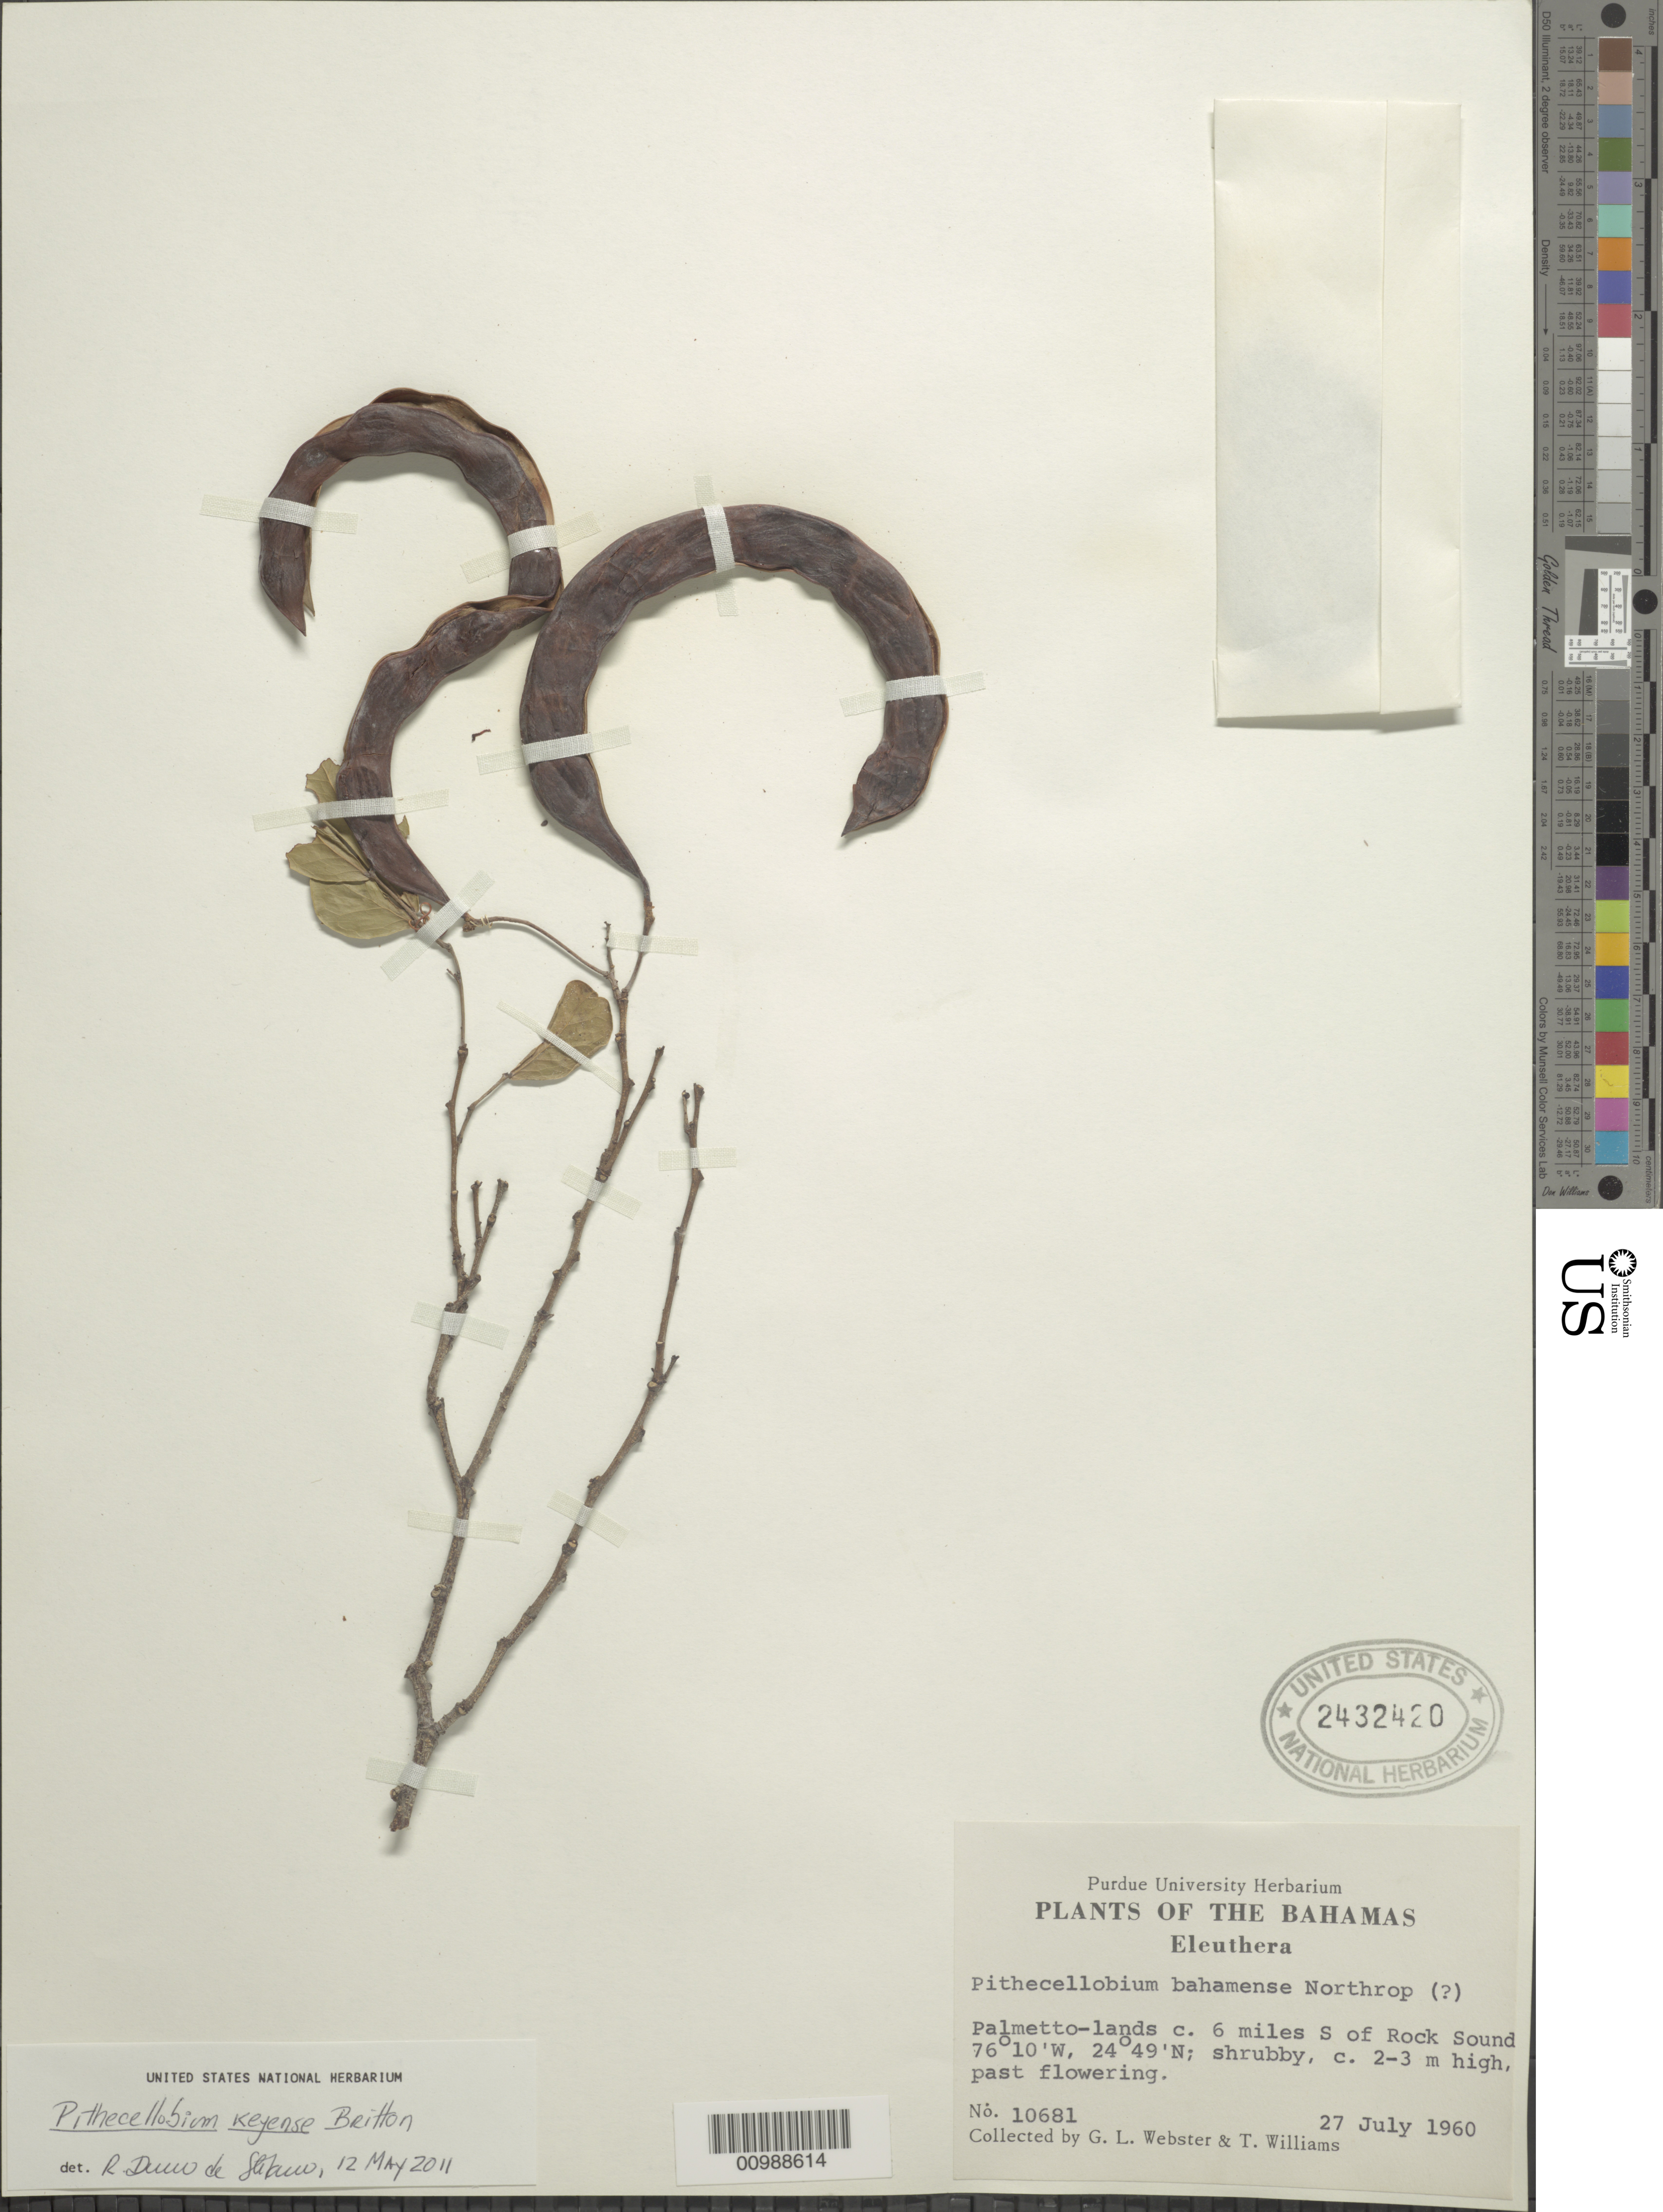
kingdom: Plantae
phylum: Tracheophyta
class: Magnoliopsida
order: Fabales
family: Fabaceae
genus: Pithecellobium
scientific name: Pithecellobium keyense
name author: Britton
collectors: G. L. Webster & T. Williams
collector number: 10681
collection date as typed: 27 Jul 1960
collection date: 1960-07-27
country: Bahamas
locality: Palmetto lands, ca, 6 mi S of Rock Sound.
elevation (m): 2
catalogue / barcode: US 2432420